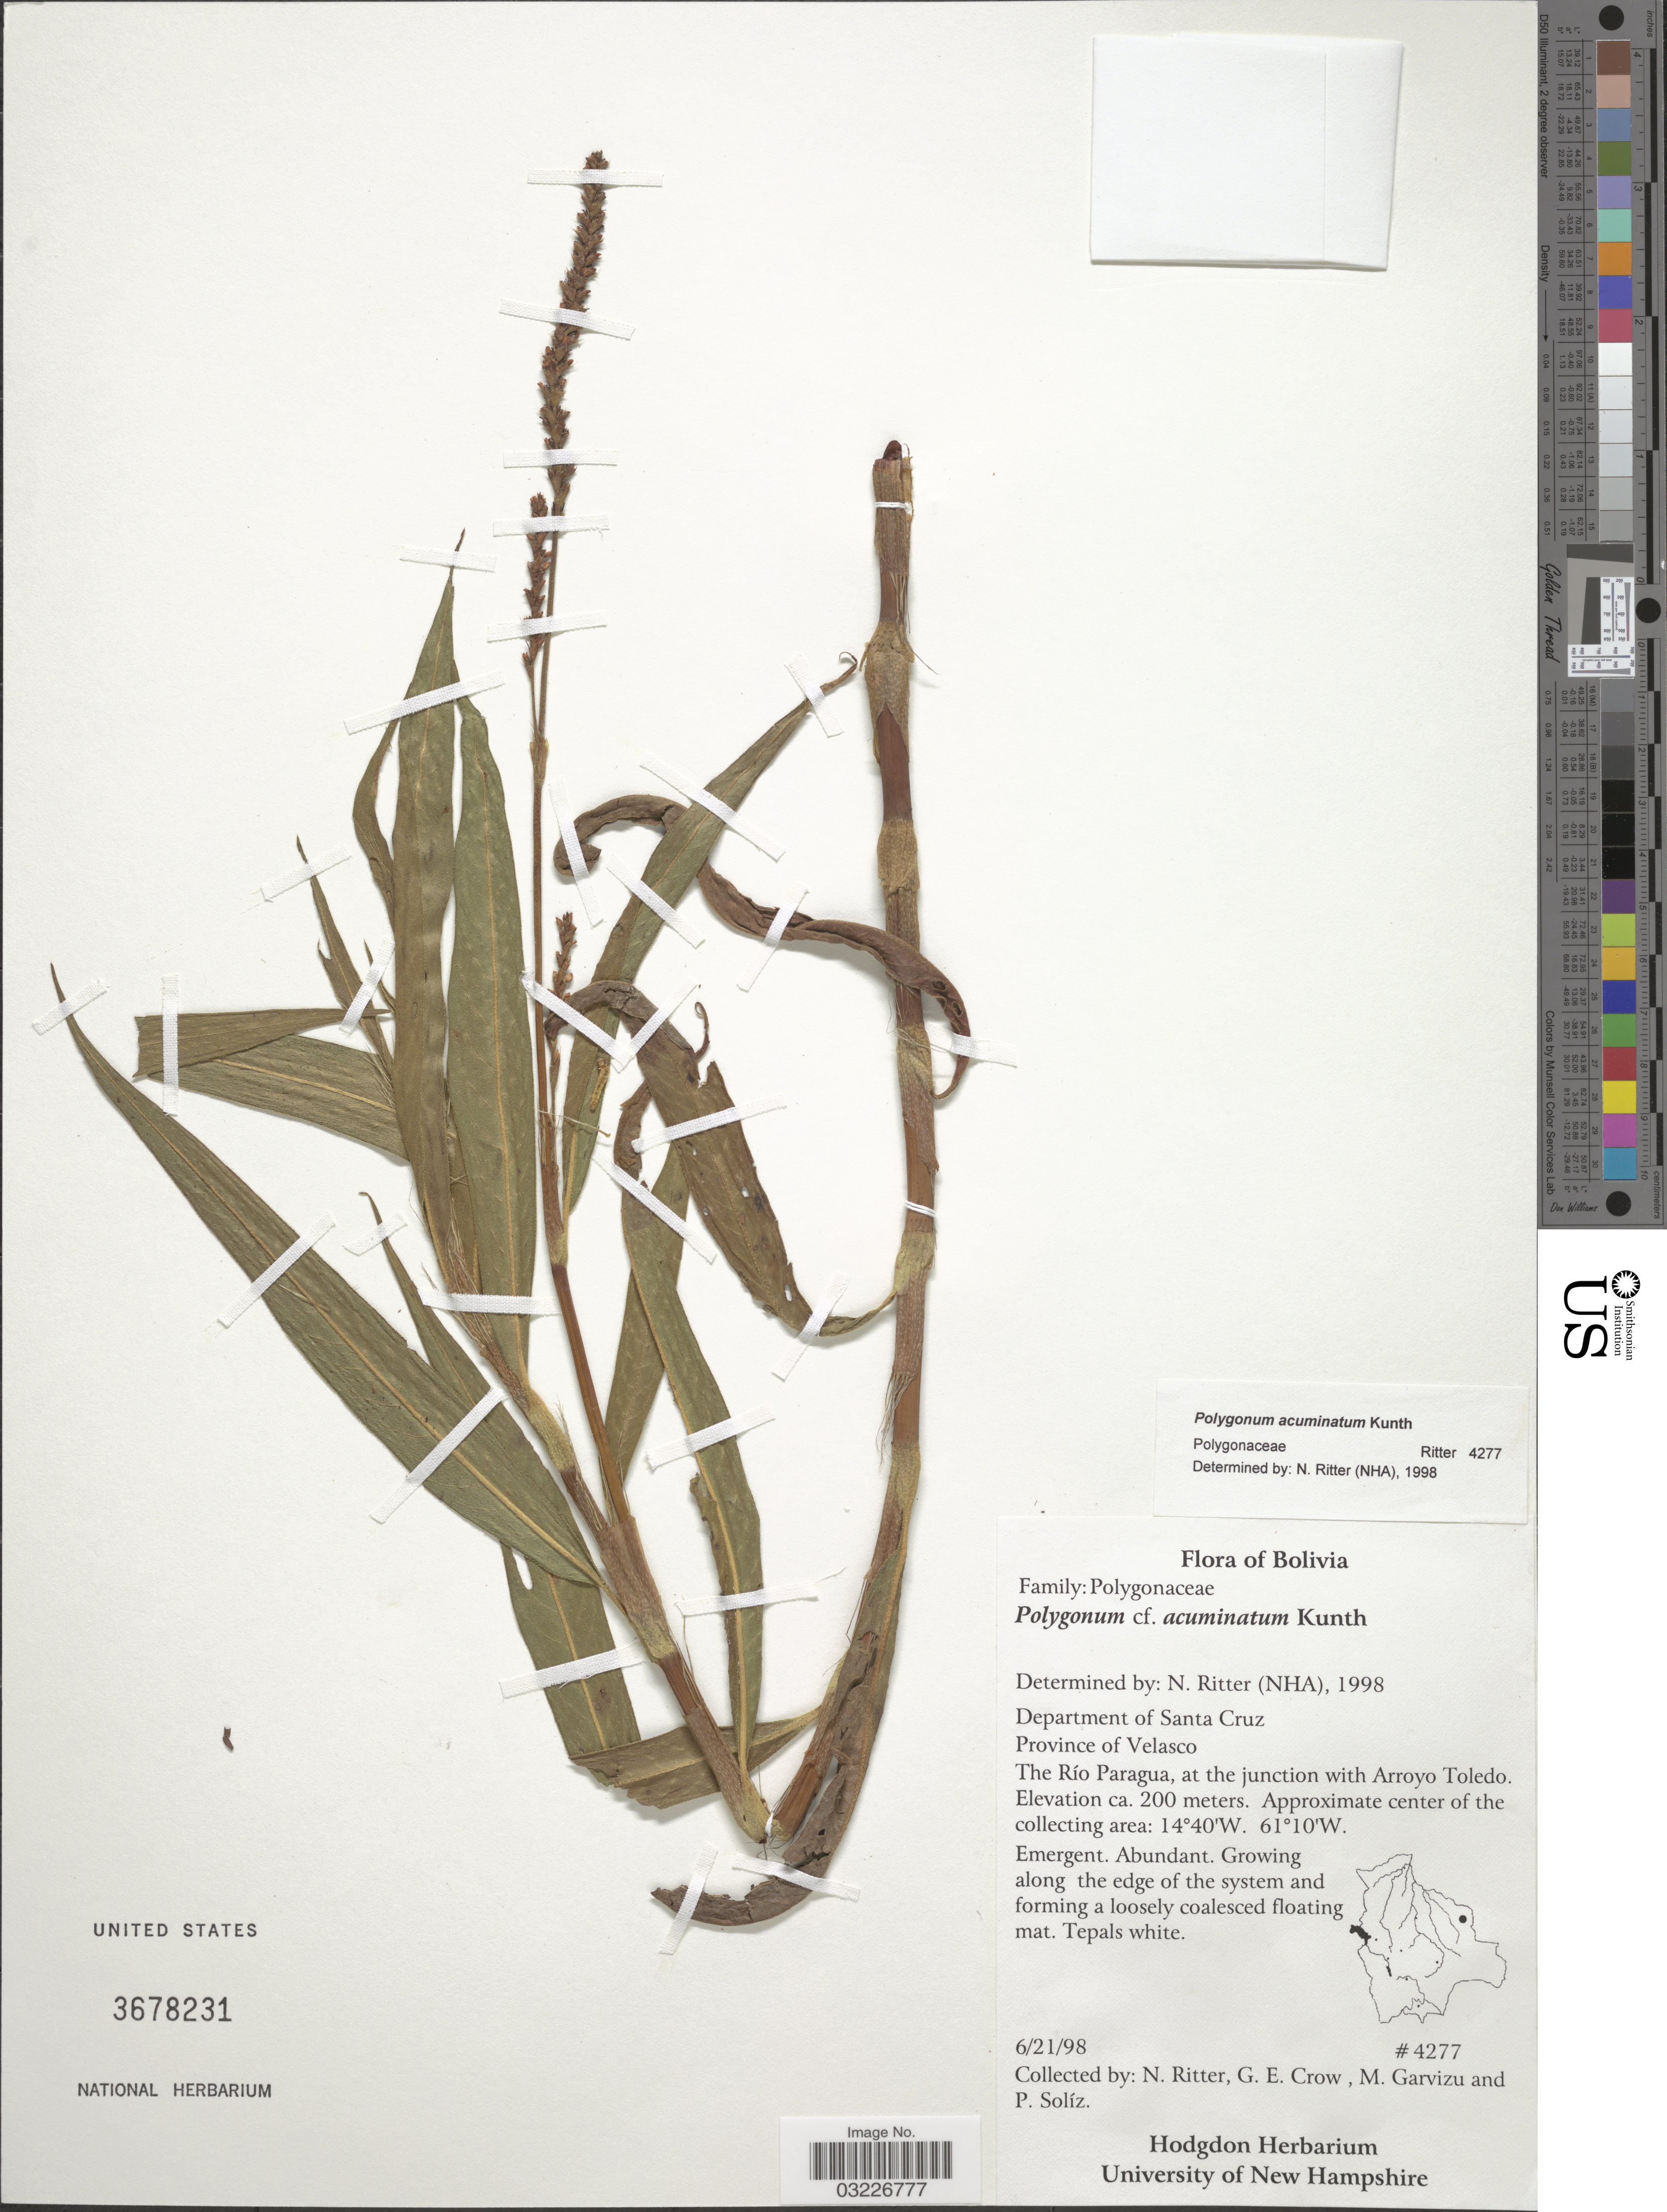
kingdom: Plantae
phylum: Tracheophyta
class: Magnoliopsida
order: Caryophyllales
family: Polygonaceae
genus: Polygonum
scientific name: Polygonum acuminatum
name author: Kunth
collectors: N. Ritter, G. Crow, M. Garvizu & P. Soliz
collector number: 4277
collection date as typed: Transcribed d/m/y: 21/6/98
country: Bolivia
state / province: Santa Cruz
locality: Department of Santa Cruz. Province of Velasco. The Río Paragua, at the junction with Arroyo Toledo.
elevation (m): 200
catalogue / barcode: US 3678231